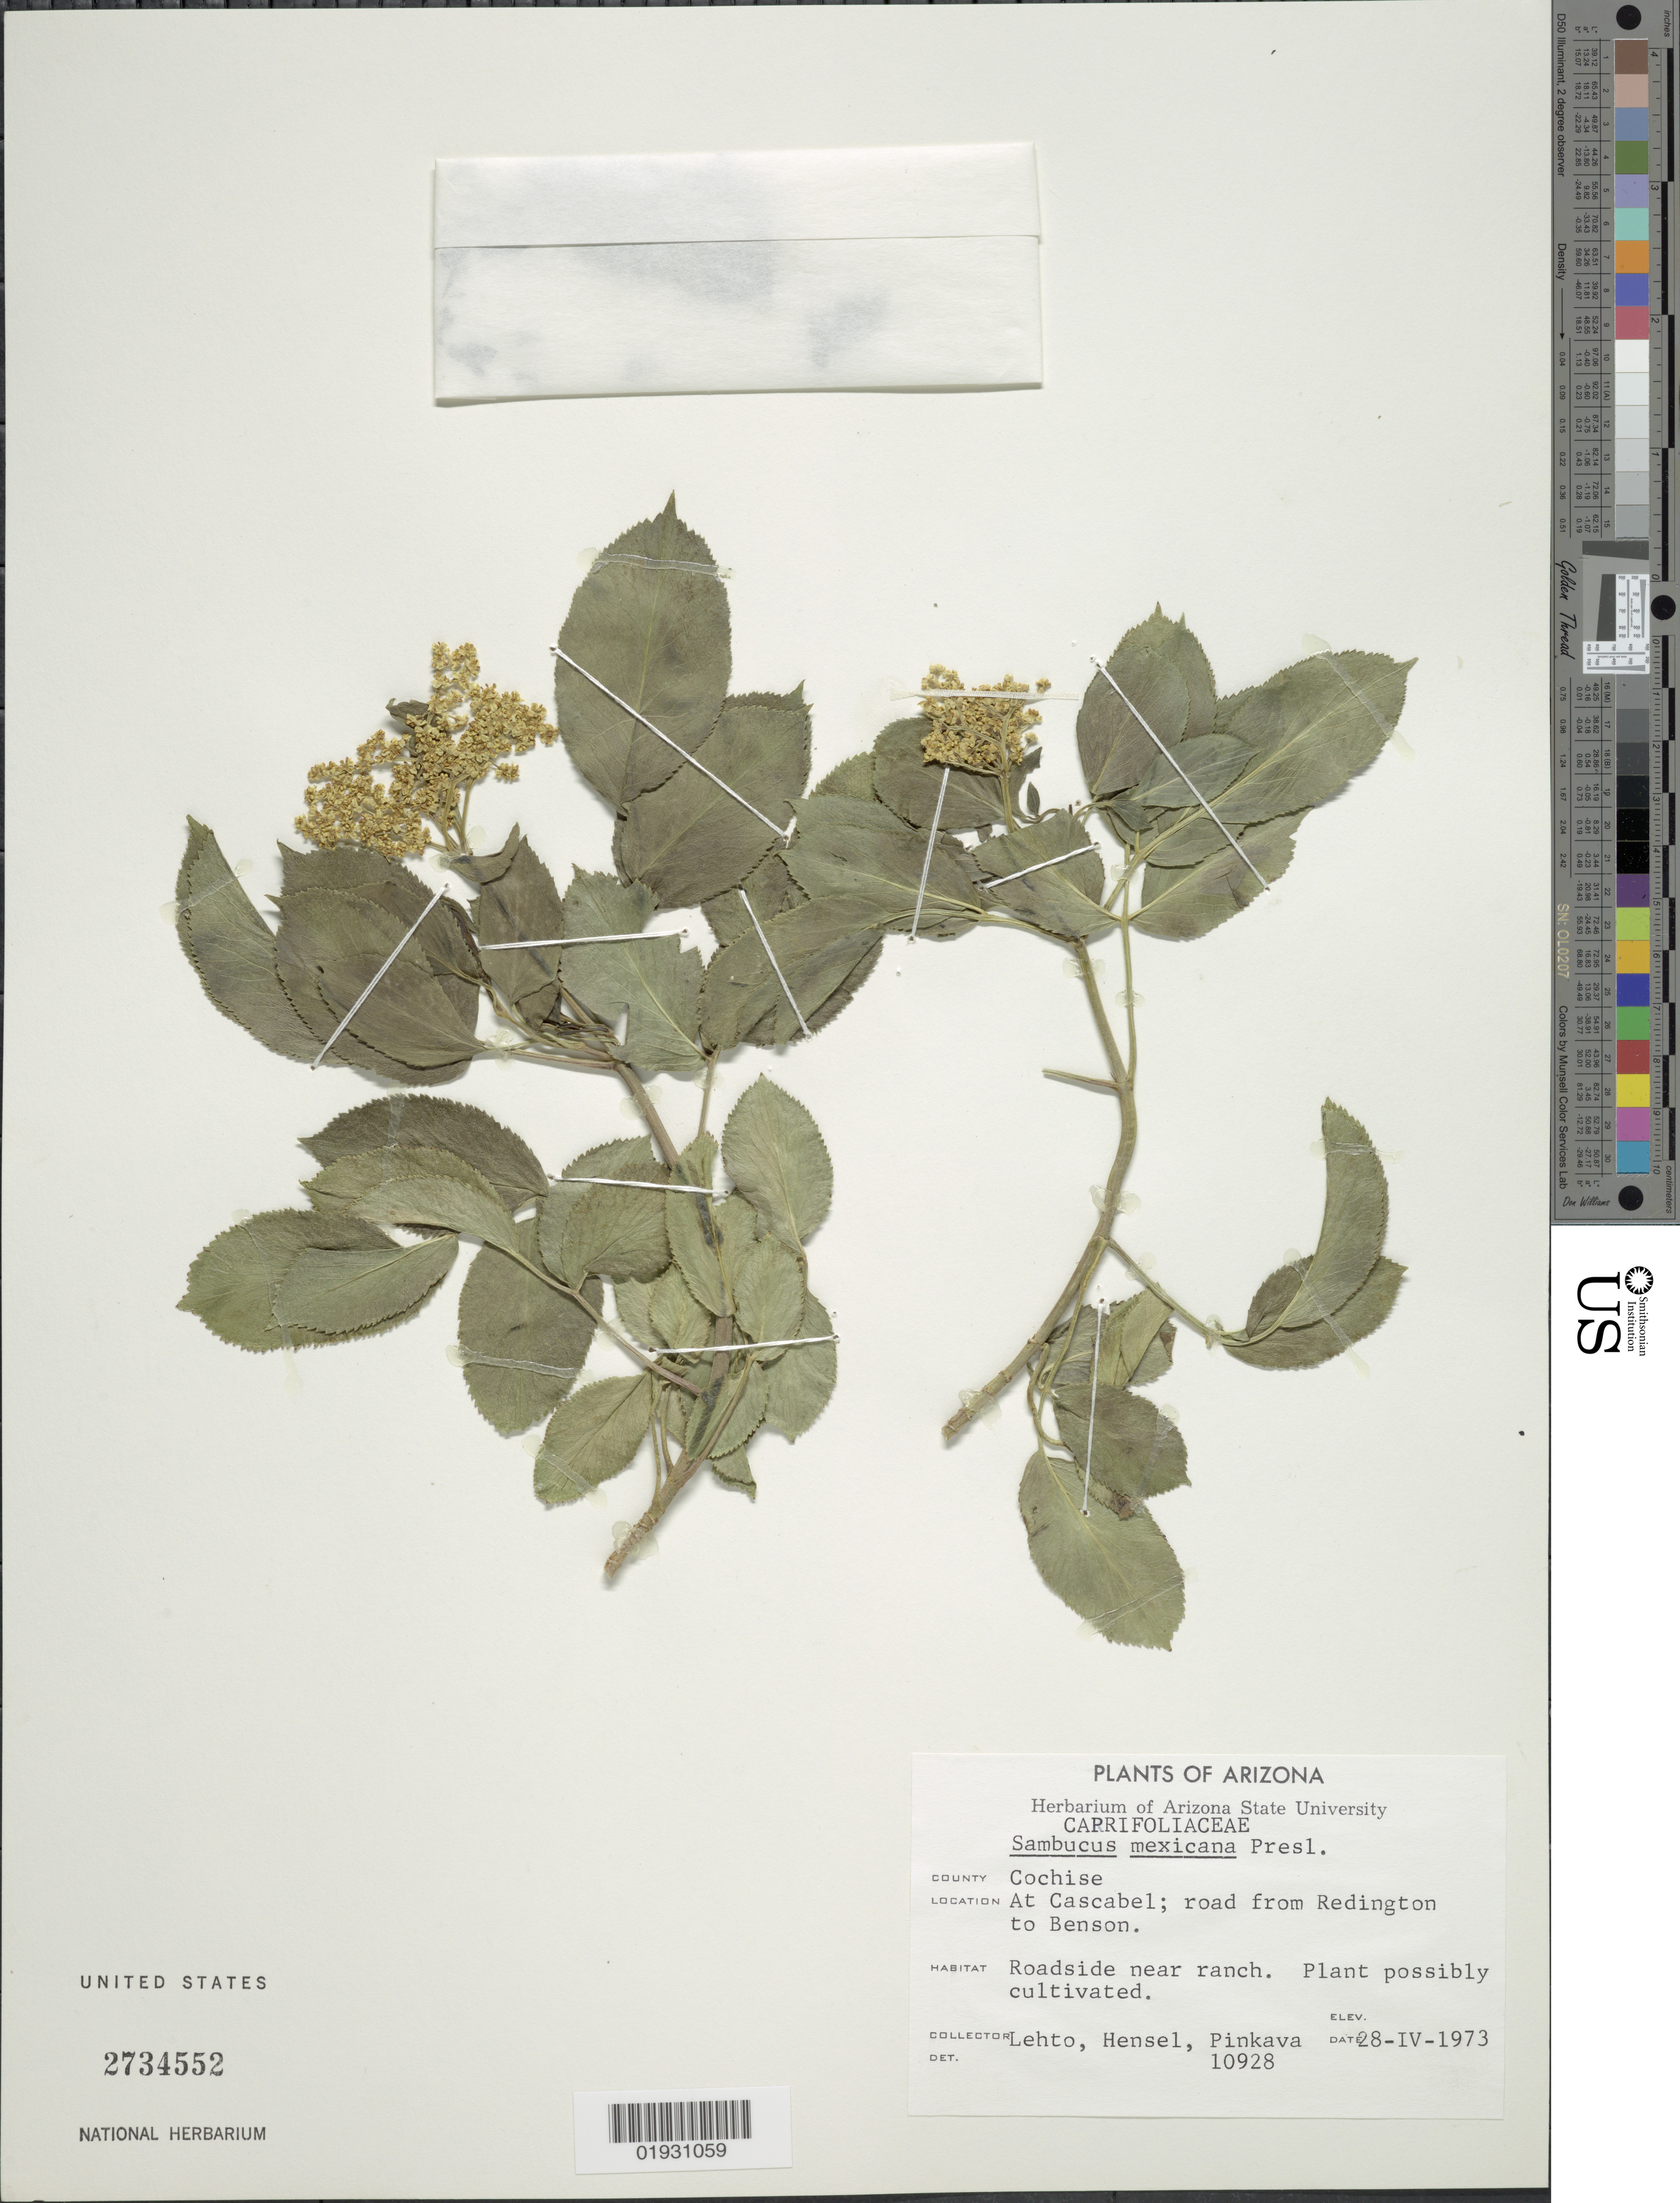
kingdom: Plantae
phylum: Tracheophyta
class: Magnoliopsida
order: Dipsacales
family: Viburnaceae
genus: Sambucus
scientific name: Sambucus mexicana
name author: C. Presl ex DC.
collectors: -. Lehto, -. Hensel & -. Pinkava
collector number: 10928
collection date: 1973-04-28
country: United States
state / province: Arizona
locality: County Cochise. At Cascabel; road from Redington to Benson. Roadside near ranch.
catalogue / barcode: US 2734552